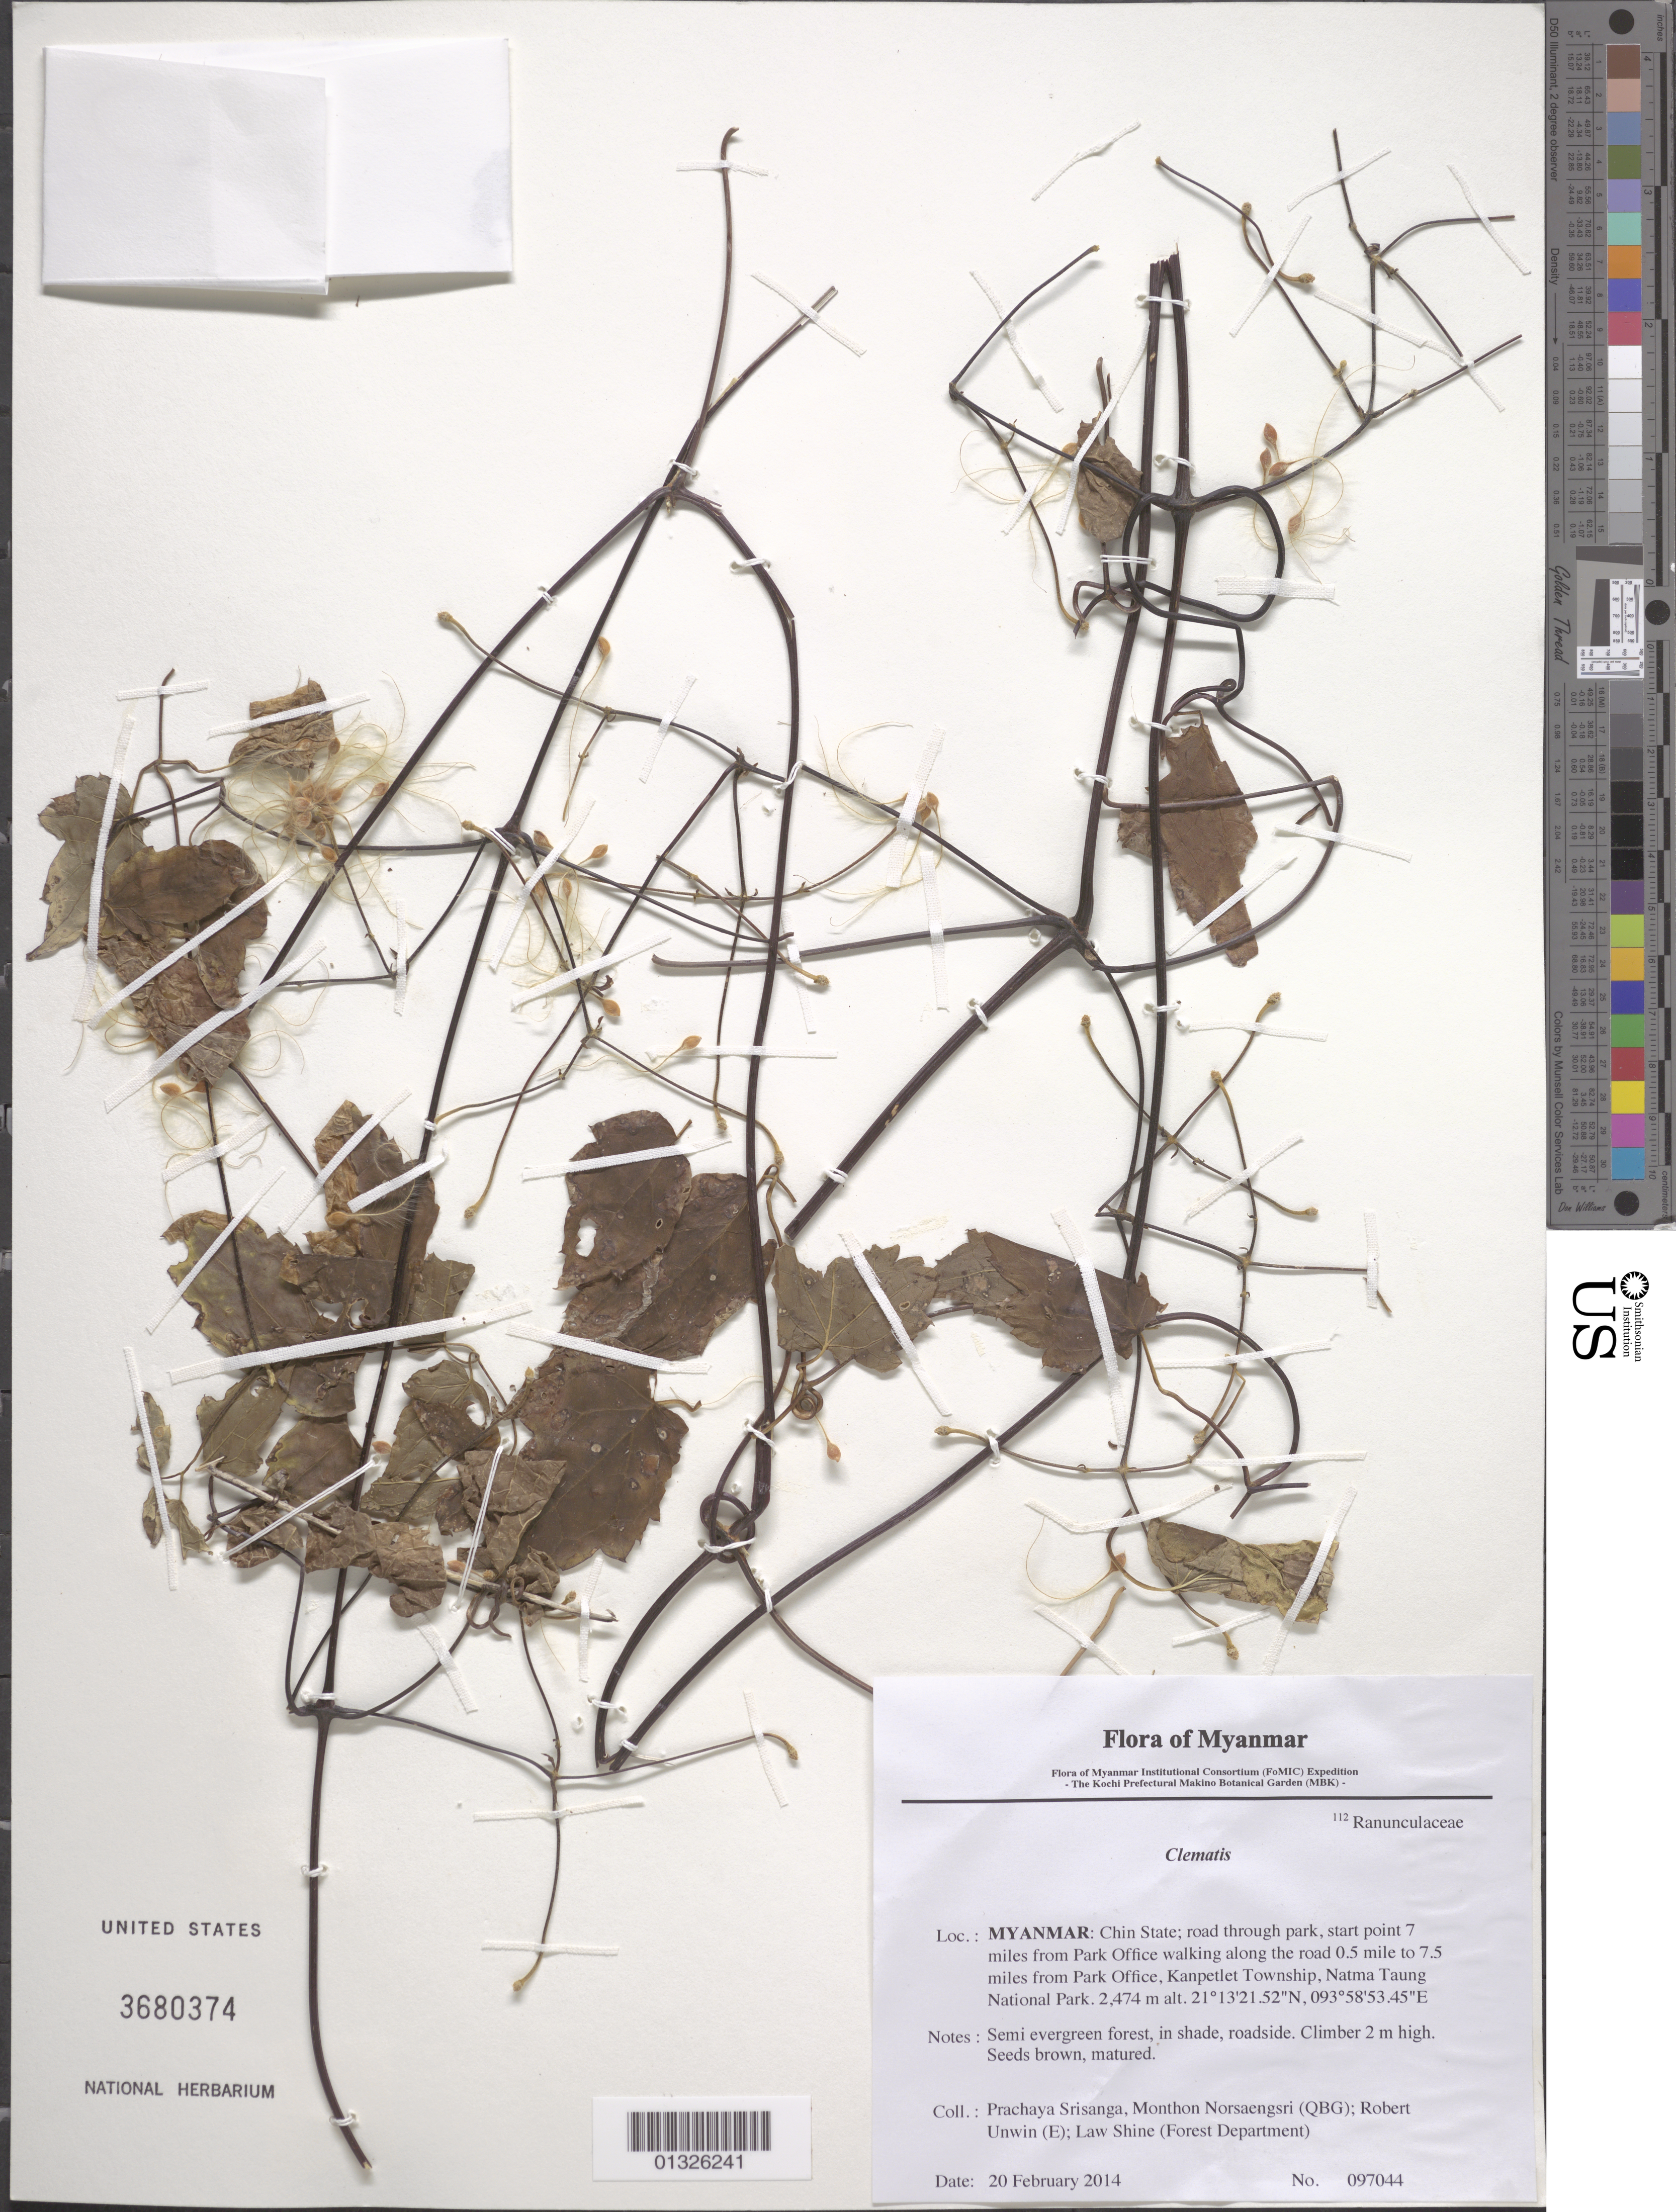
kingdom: Plantae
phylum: Tracheophyta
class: Magnoliopsida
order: Ranunculales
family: Ranunculaceae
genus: Clematis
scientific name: Clematis sp.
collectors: P. Srisanga, M. Norsaengsri, R. Unwin & L. Shine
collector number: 97044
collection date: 2014-02-20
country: Myanmar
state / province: Chin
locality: Road through park, start point 7 miles from Park Office walking along the road 0.5 mile to 7.5 miles from Park Office, Kanpetlet Township, Natma Taung National Park.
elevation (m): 2474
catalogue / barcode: US 3680374